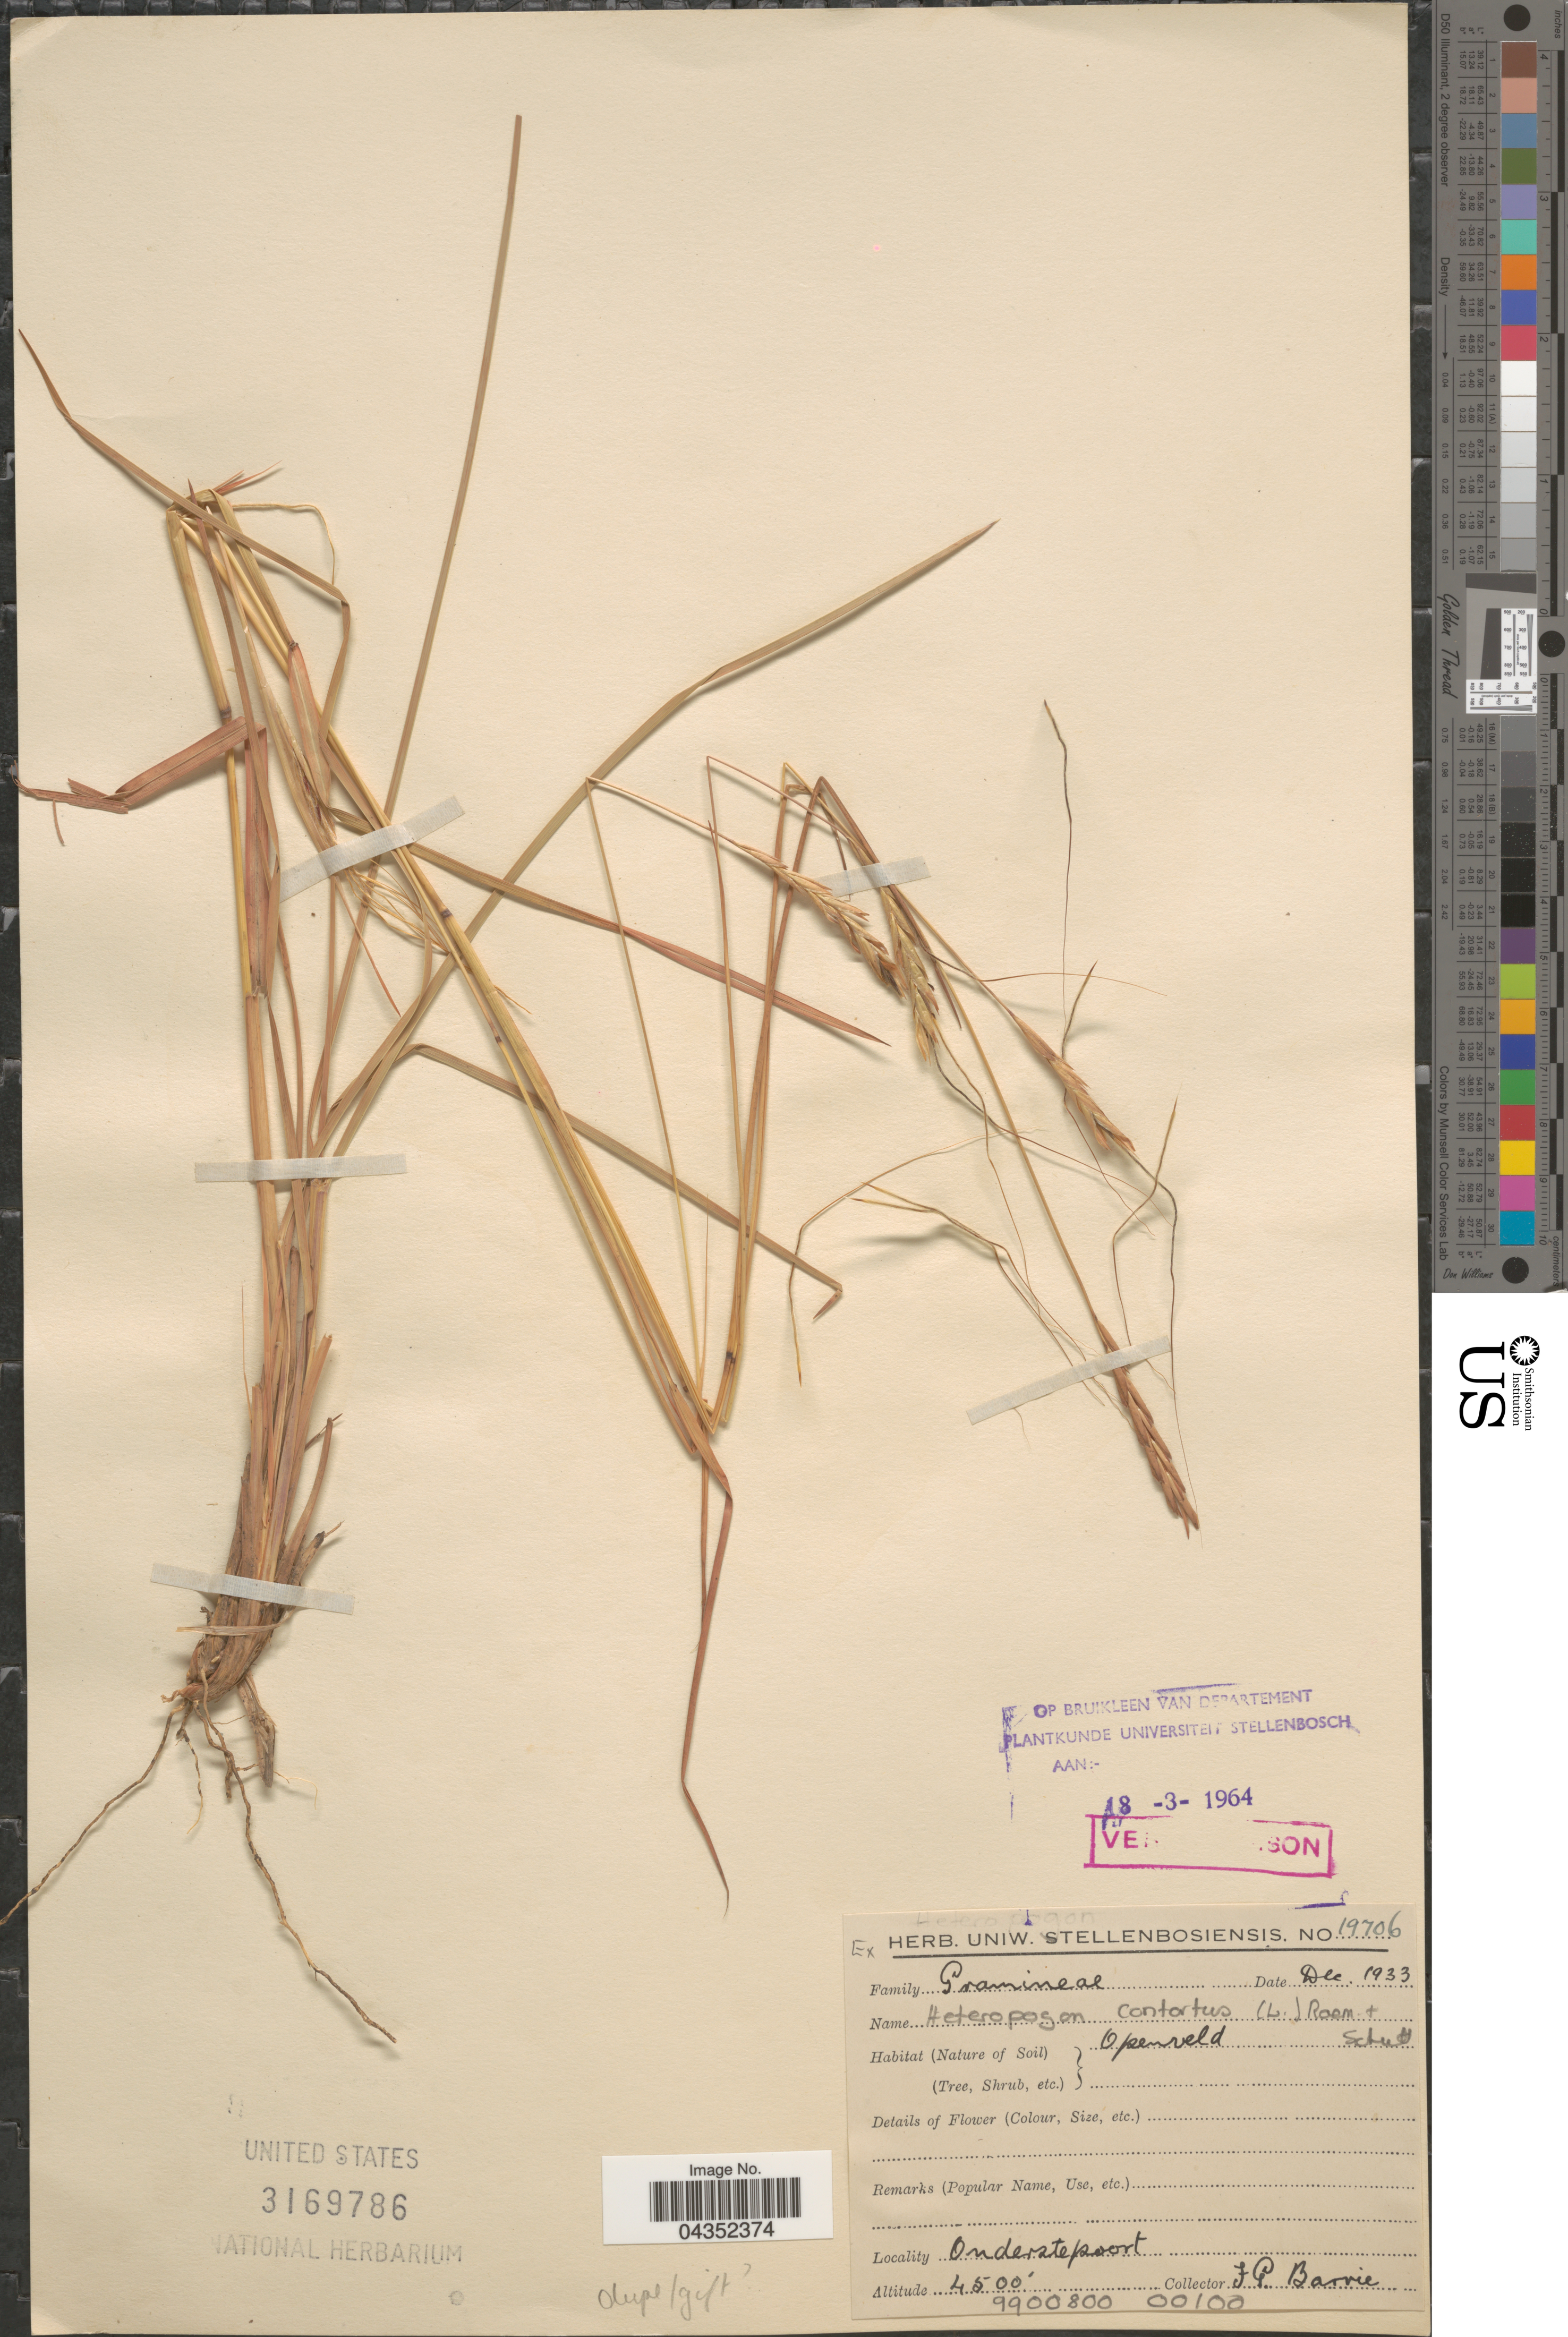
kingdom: Plantae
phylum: Tracheophyta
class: Liliopsida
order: Poales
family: Poaceae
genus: Heteropogon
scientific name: Heteropogon contortus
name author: (L.) P. Beauv. ex Roem. & Schult.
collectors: F. Barrie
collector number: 990080000100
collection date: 1933-12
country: South Africa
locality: Onderstepoort.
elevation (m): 1372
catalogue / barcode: US 3169786